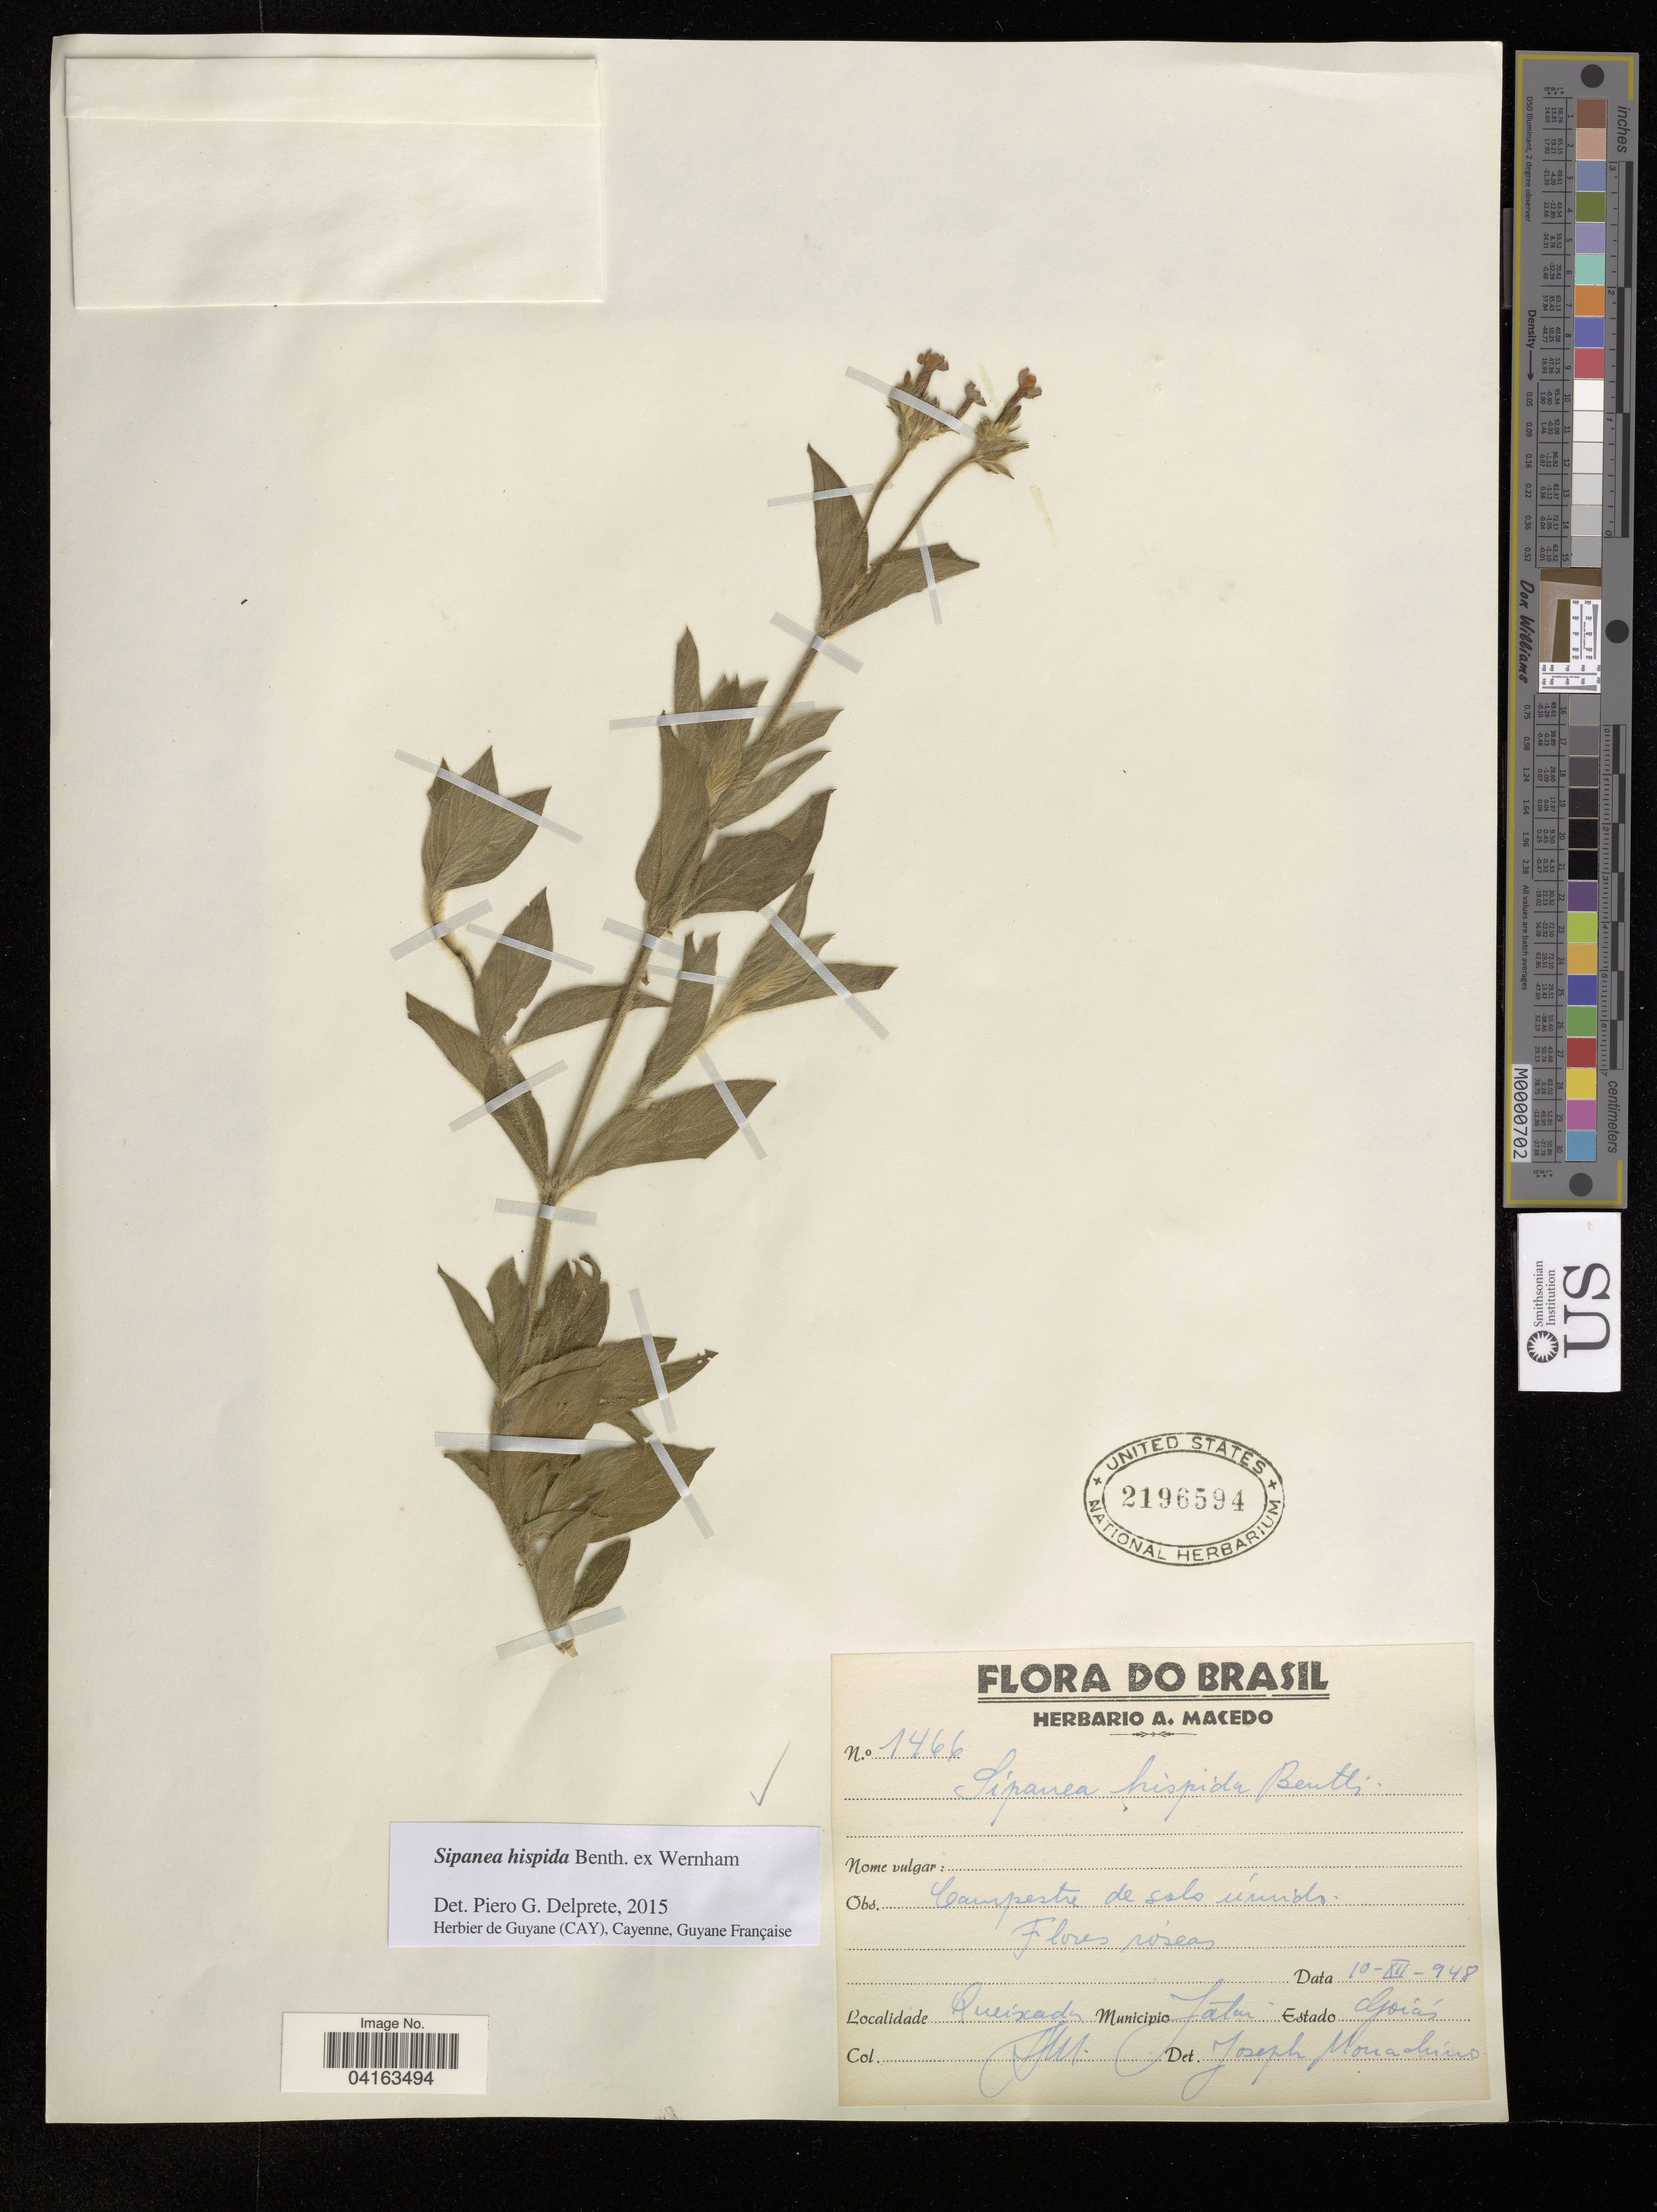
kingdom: Plantae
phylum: Tracheophyta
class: Magnoliopsida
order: Gentianales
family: Rubiaceae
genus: Sipanea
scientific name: Sipanea hispida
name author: Benth. ex Wernham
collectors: J. M.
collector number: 1466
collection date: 1948-12-10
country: Brazil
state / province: Goiás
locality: Queixada Municipio Jatai.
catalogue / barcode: US 2196594